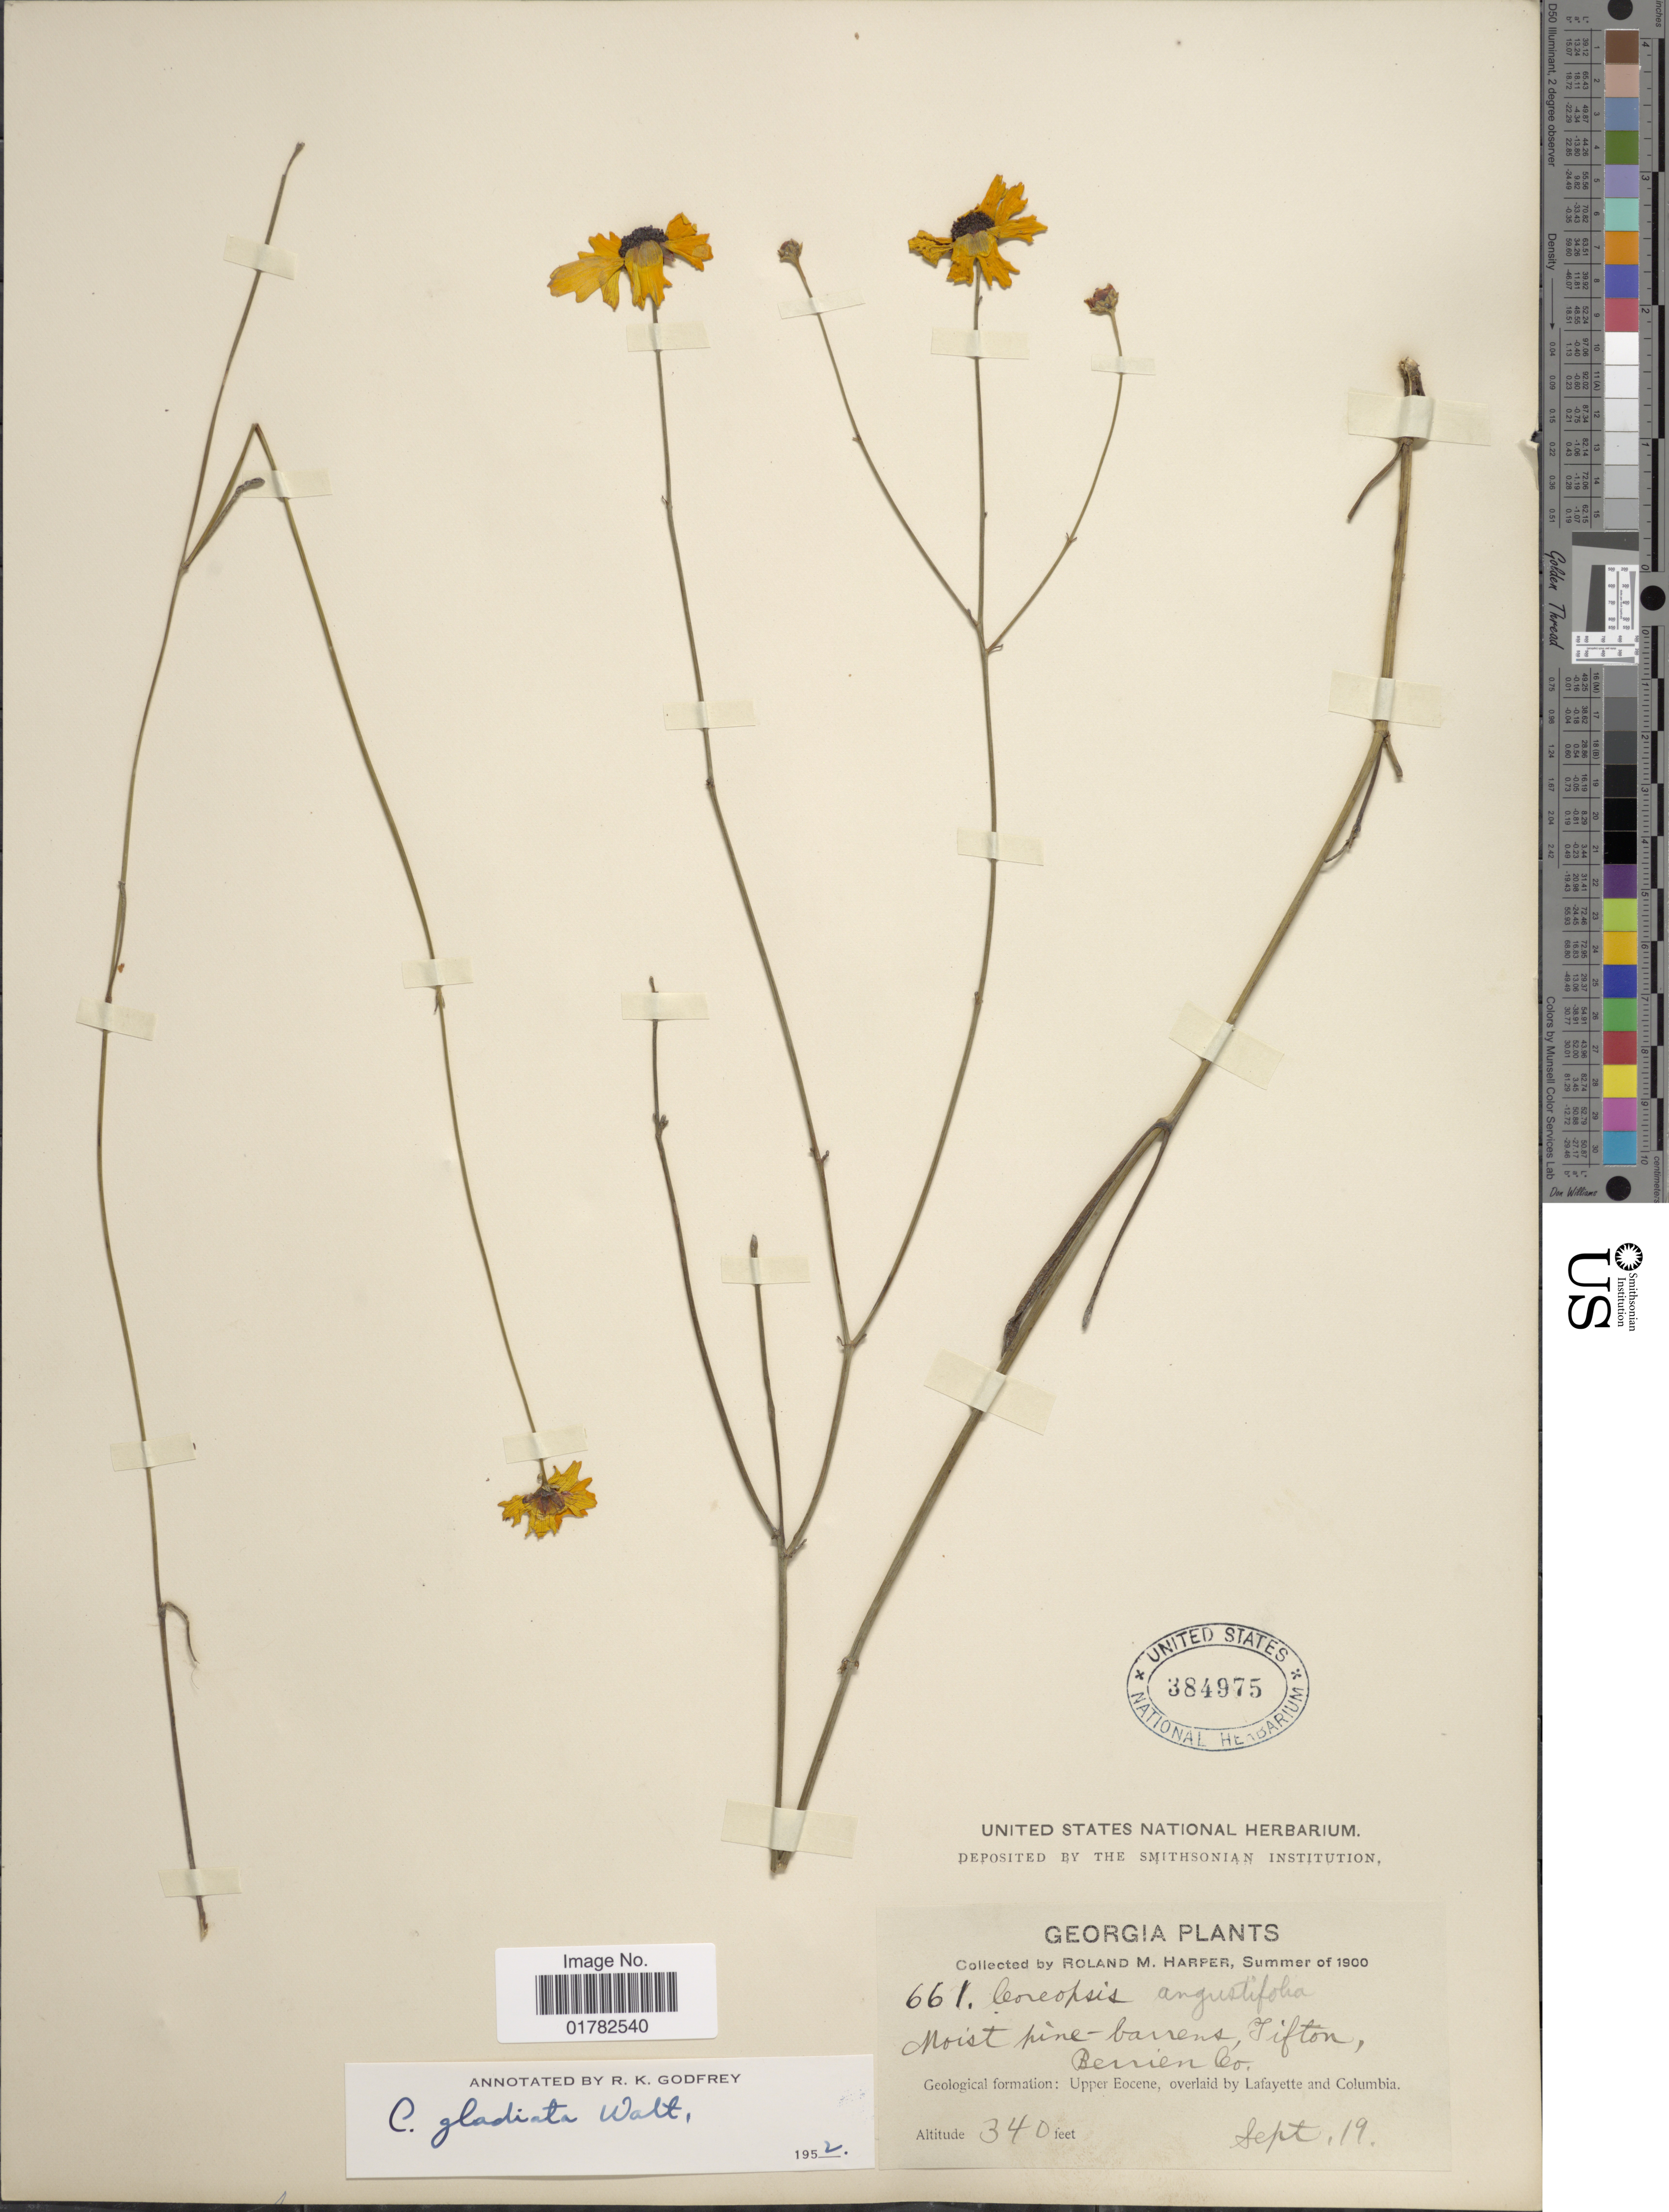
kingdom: Plantae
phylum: Tracheophyta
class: Magnoliopsida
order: Asterales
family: Asteraceae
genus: Coreopsis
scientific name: Coreopsis gladiata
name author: Walter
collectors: R. M. Harper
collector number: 661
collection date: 1900-09-19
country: United States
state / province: Georgia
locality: Moist pine-barrens, Tifton Berrien Co., Upper Eocene, overlaid by Lafayette and Columbia.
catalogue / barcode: US 384975